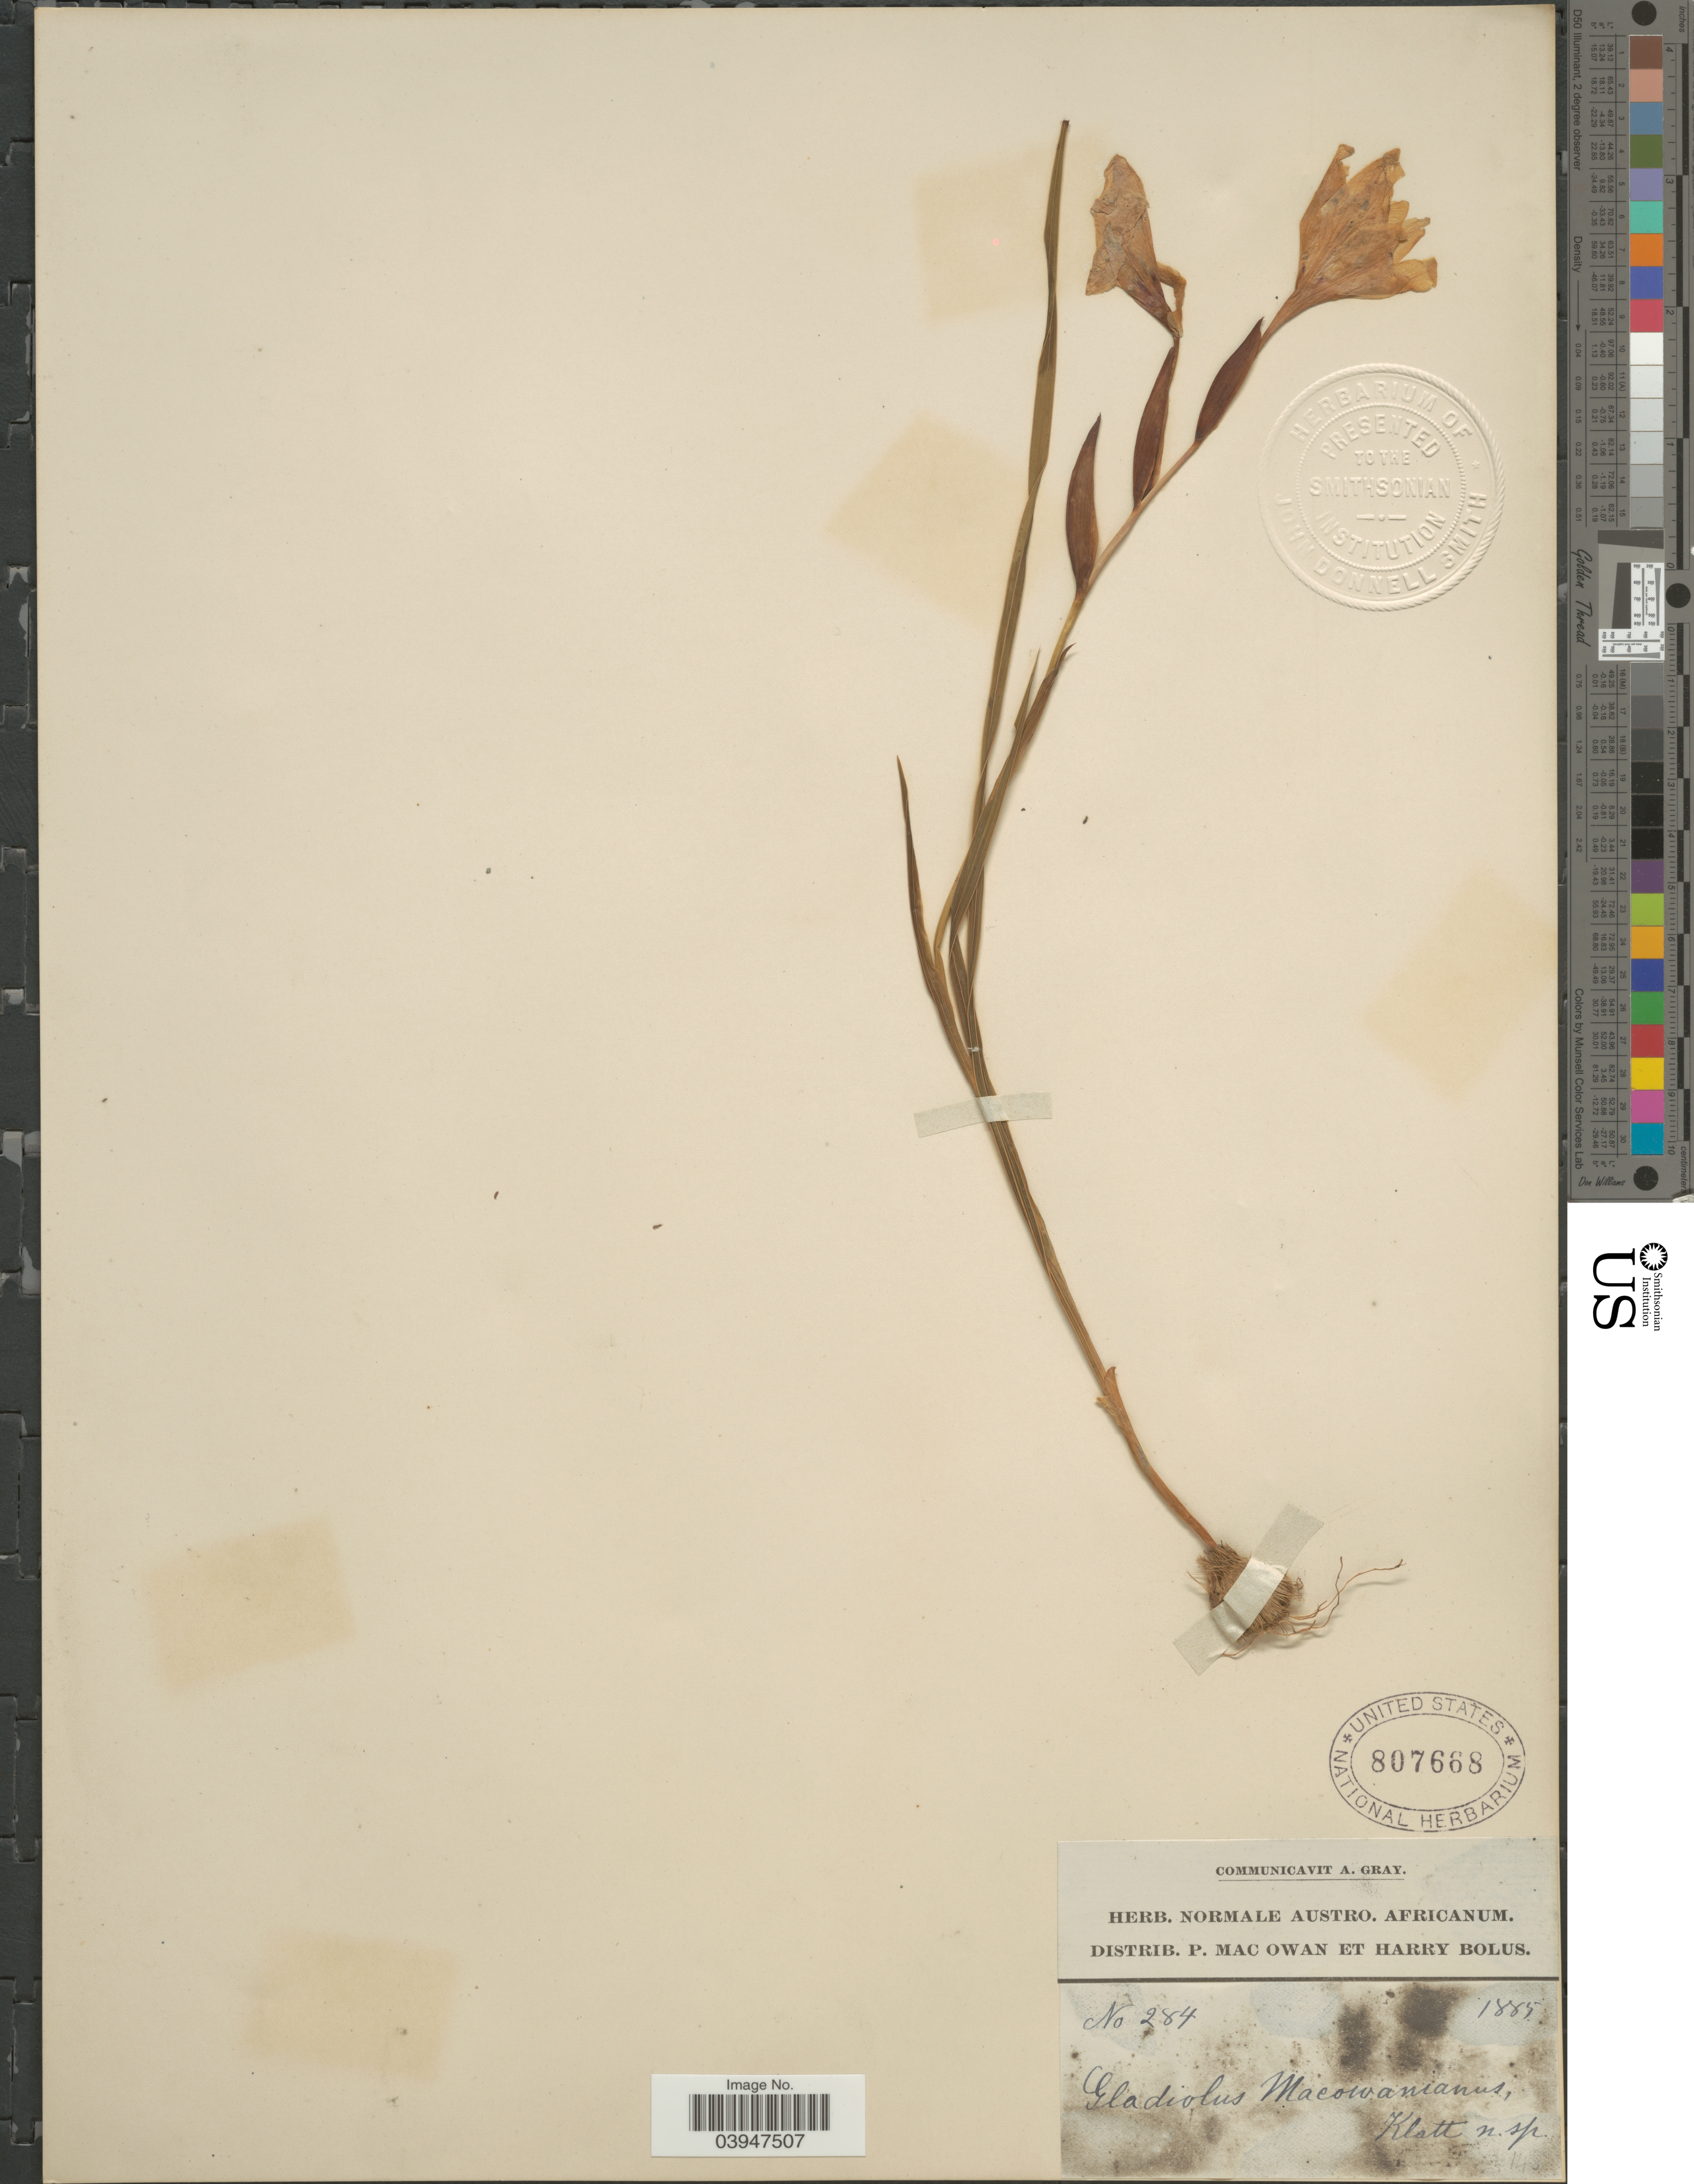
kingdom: Plantae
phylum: Tracheophyta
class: Liliopsida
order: Asparagales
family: Iridaceae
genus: Gladiolus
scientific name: Gladiolus macowanianus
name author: Klatt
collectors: P. MacOwan & H. Bolus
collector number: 284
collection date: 1885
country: South Africa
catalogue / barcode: US 807668